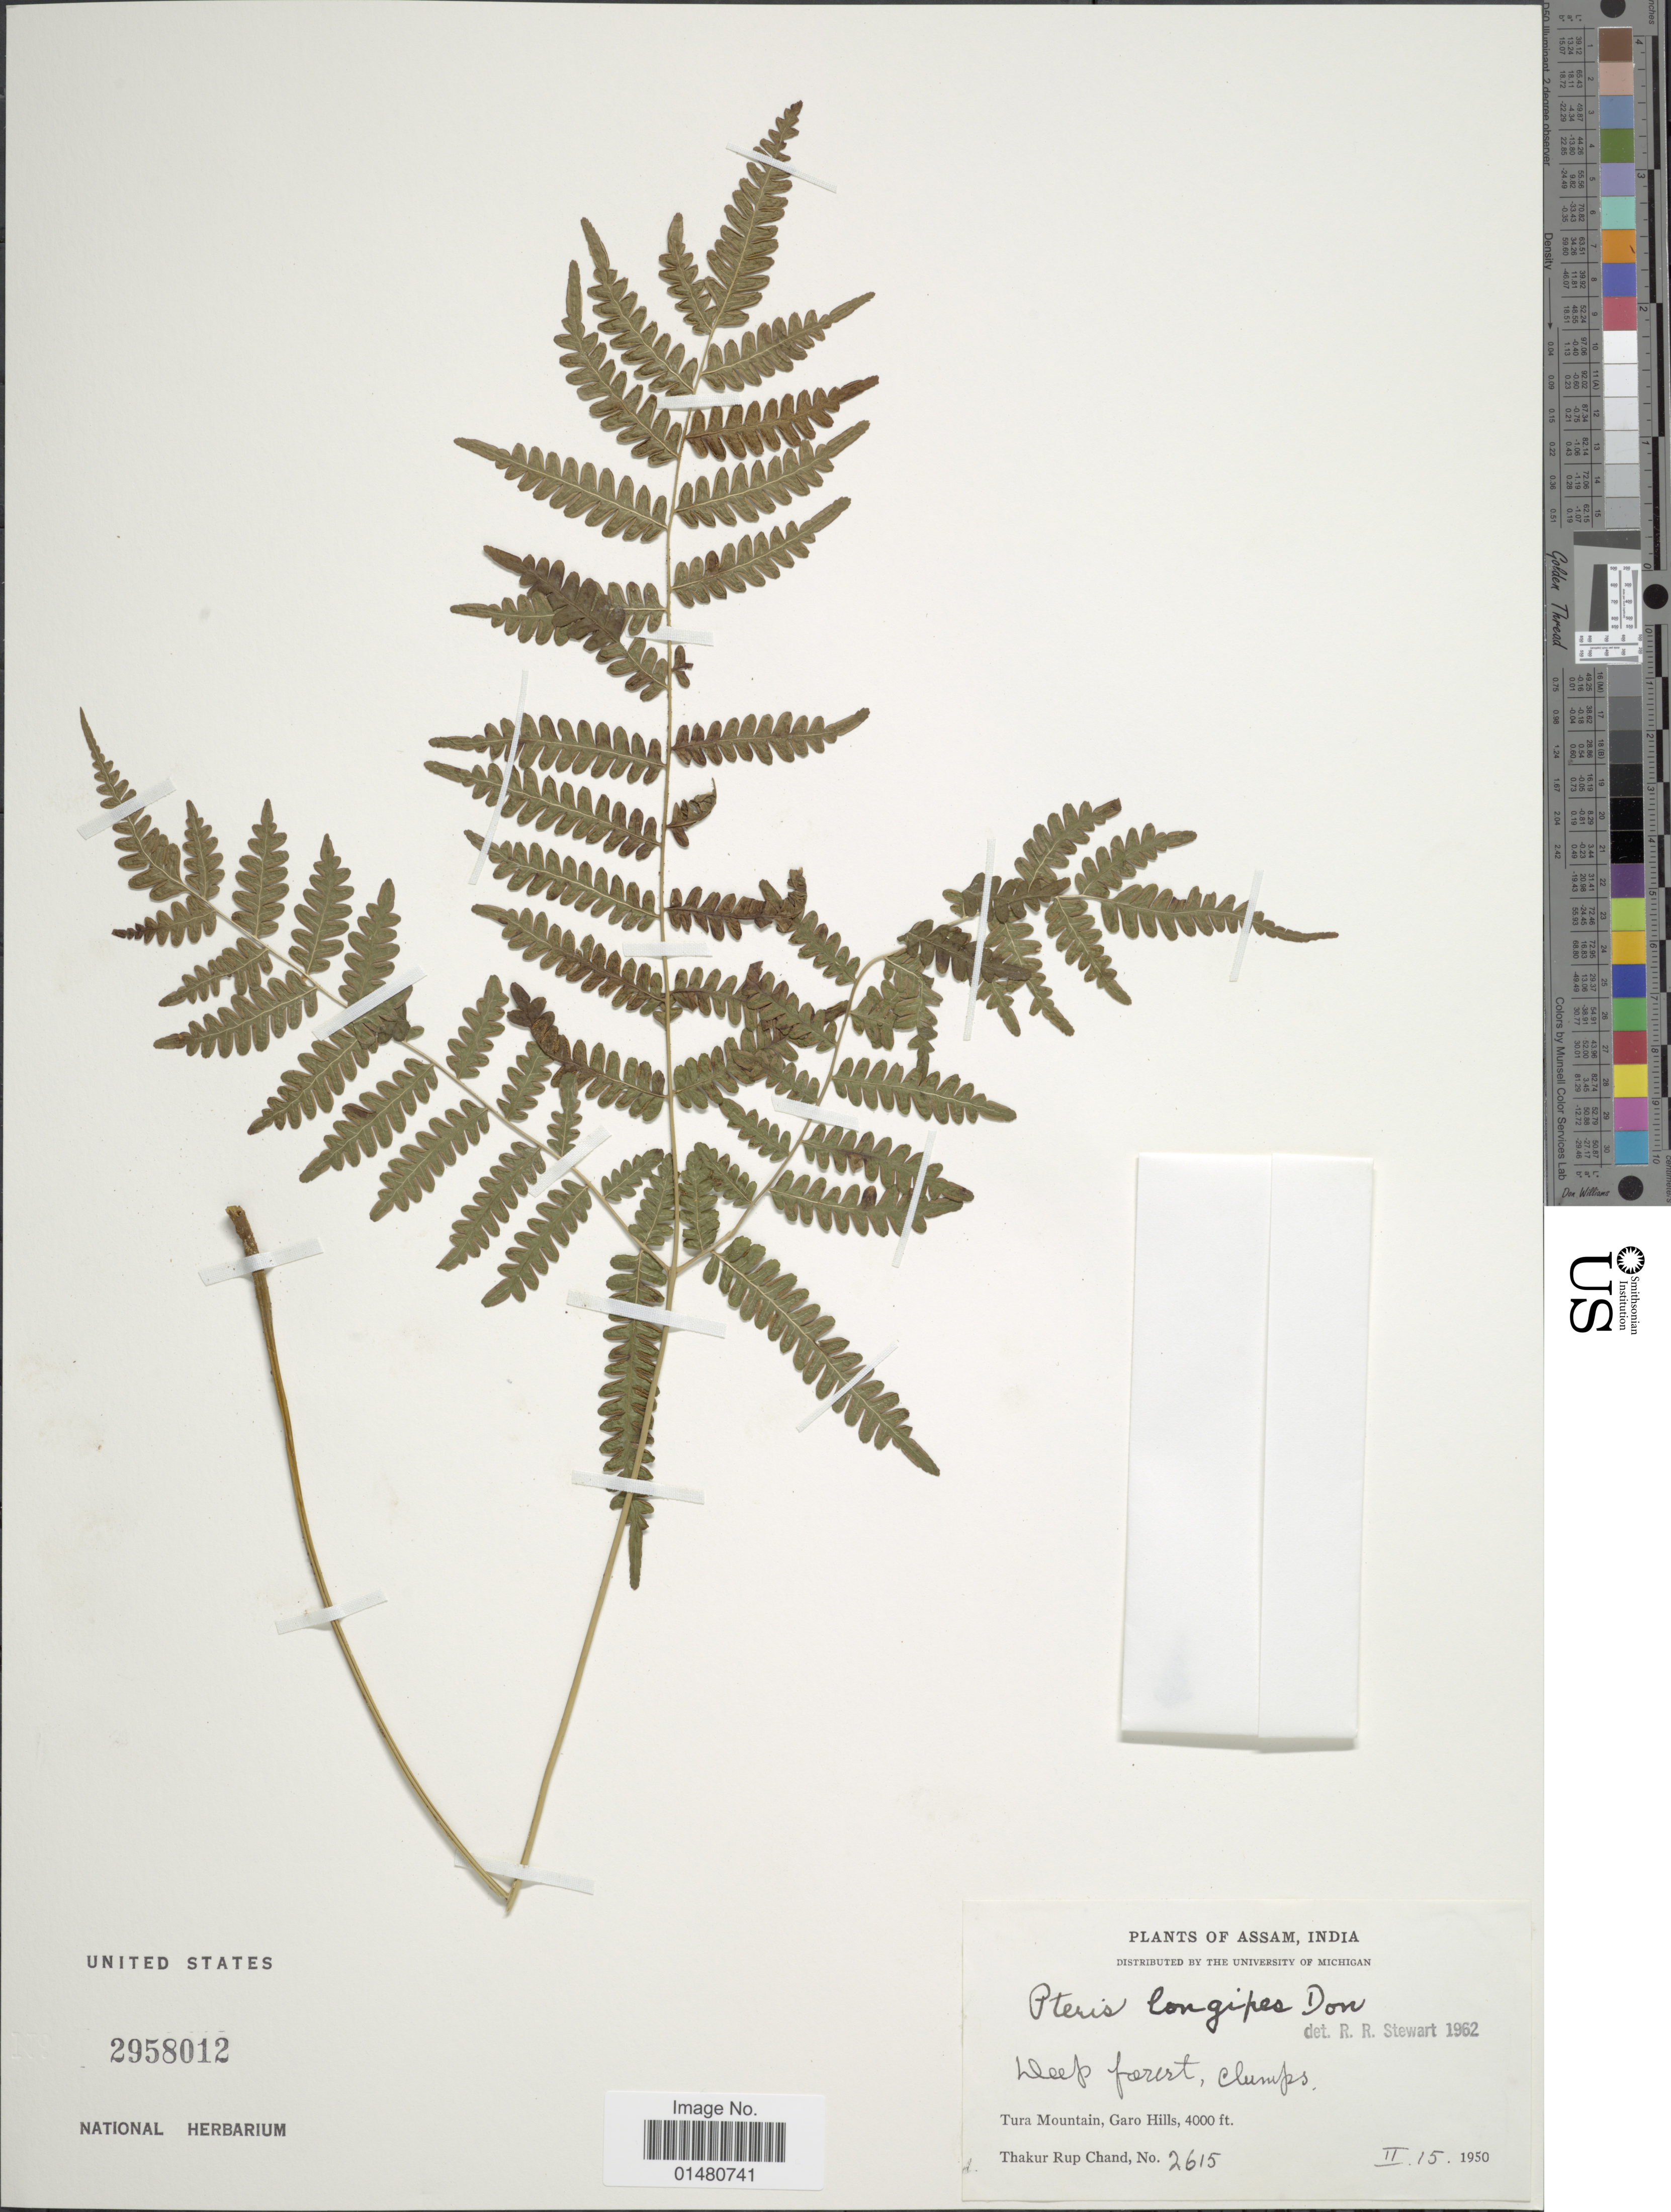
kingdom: Plantae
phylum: Tracheophyta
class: Polypodiopsida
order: Polypodiales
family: Pteridaceae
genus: Pteris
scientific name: Pteris longipes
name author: D. Don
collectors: T. R. Chand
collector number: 2615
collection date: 1950-02-15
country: India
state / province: Meghalaya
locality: Assam, Tura Mountain, Garo Hills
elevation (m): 1219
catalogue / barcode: US 2958012